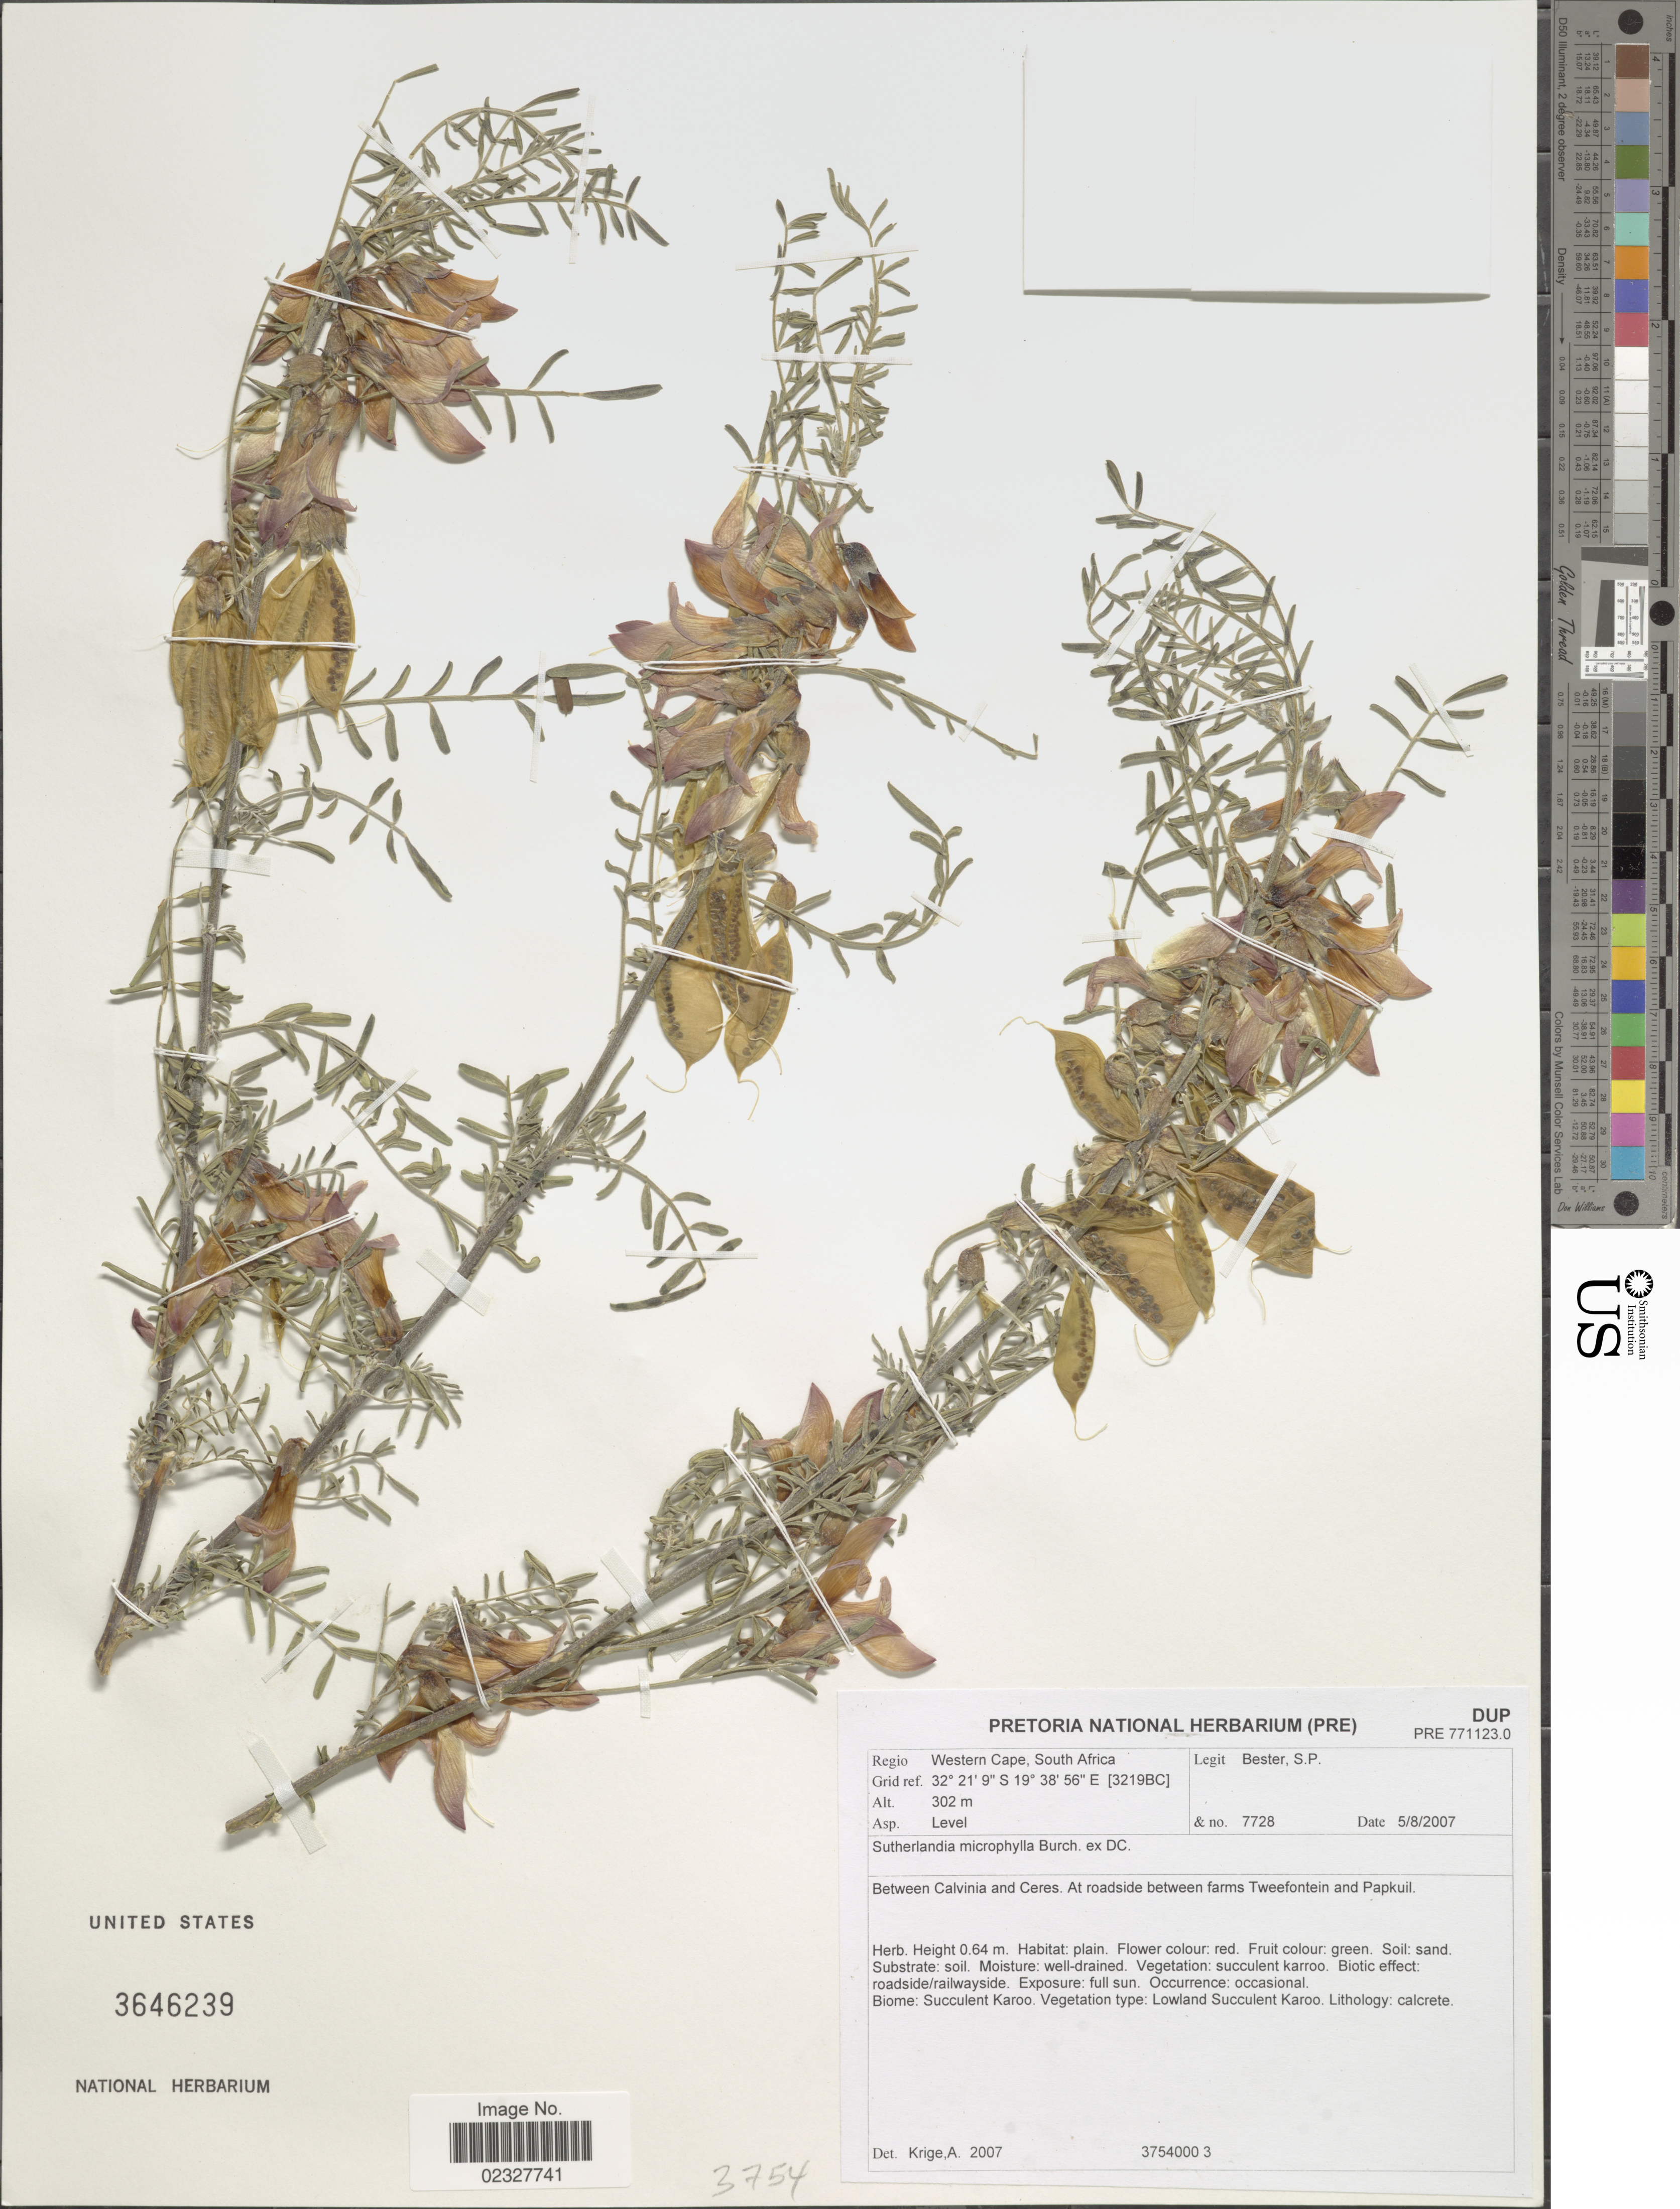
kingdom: Plantae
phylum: Tracheophyta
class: Magnoliopsida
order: Fabales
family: Fabaceae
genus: Sutherlandia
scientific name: Sutherlandia microphylla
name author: Burch. ex DC.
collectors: S. Bester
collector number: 7728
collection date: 2007-08-05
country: South Africa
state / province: Western Cape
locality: Western Cape. South Africa. Between calvinia and Ceres, At roadside between farms Tweefontein and Papkuil.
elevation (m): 302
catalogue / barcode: US 3646239